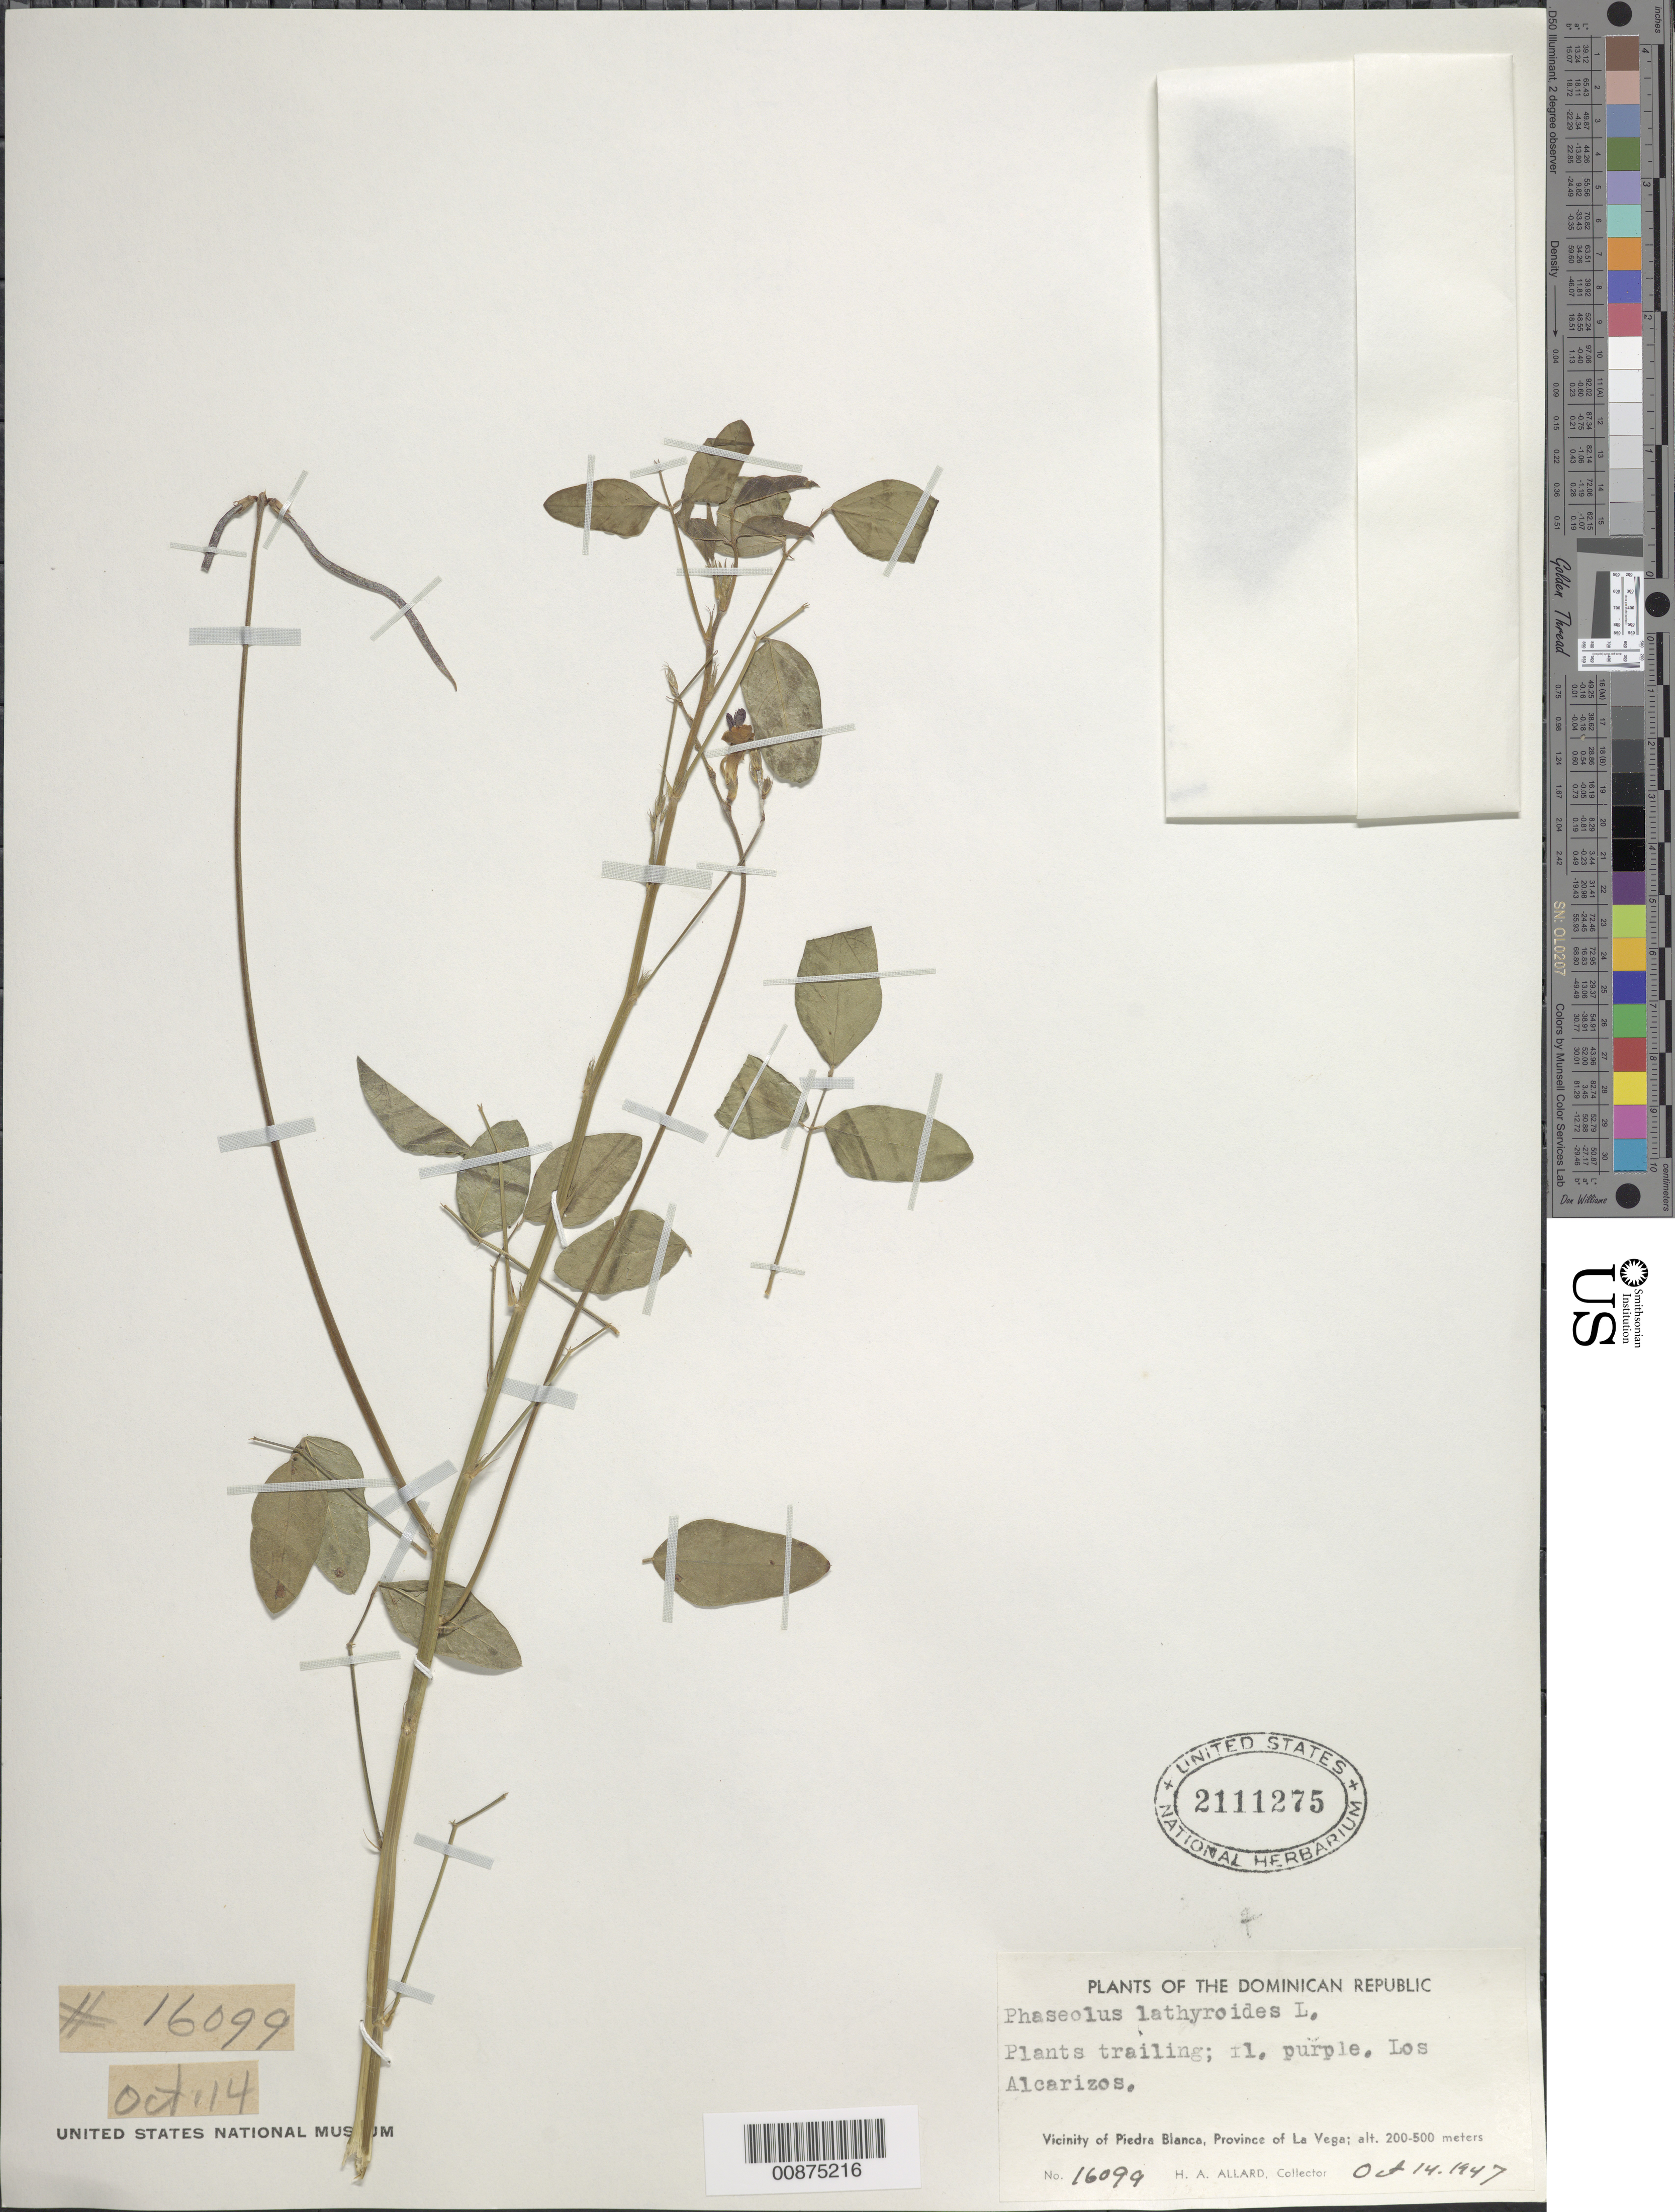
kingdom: Plantae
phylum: Tracheophyta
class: Magnoliopsida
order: Fabales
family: Fabaceae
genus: Macroptilium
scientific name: Macroptilium lathyroides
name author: (L.) Urb.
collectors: H. A. Allard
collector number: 16099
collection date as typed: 14 Oct 1947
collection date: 1947-10-14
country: Dominican Republic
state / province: La Vega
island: Hispaniola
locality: Los Alcarizos. Vicinity of Piedra Blanca.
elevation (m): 200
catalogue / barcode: US 2111275